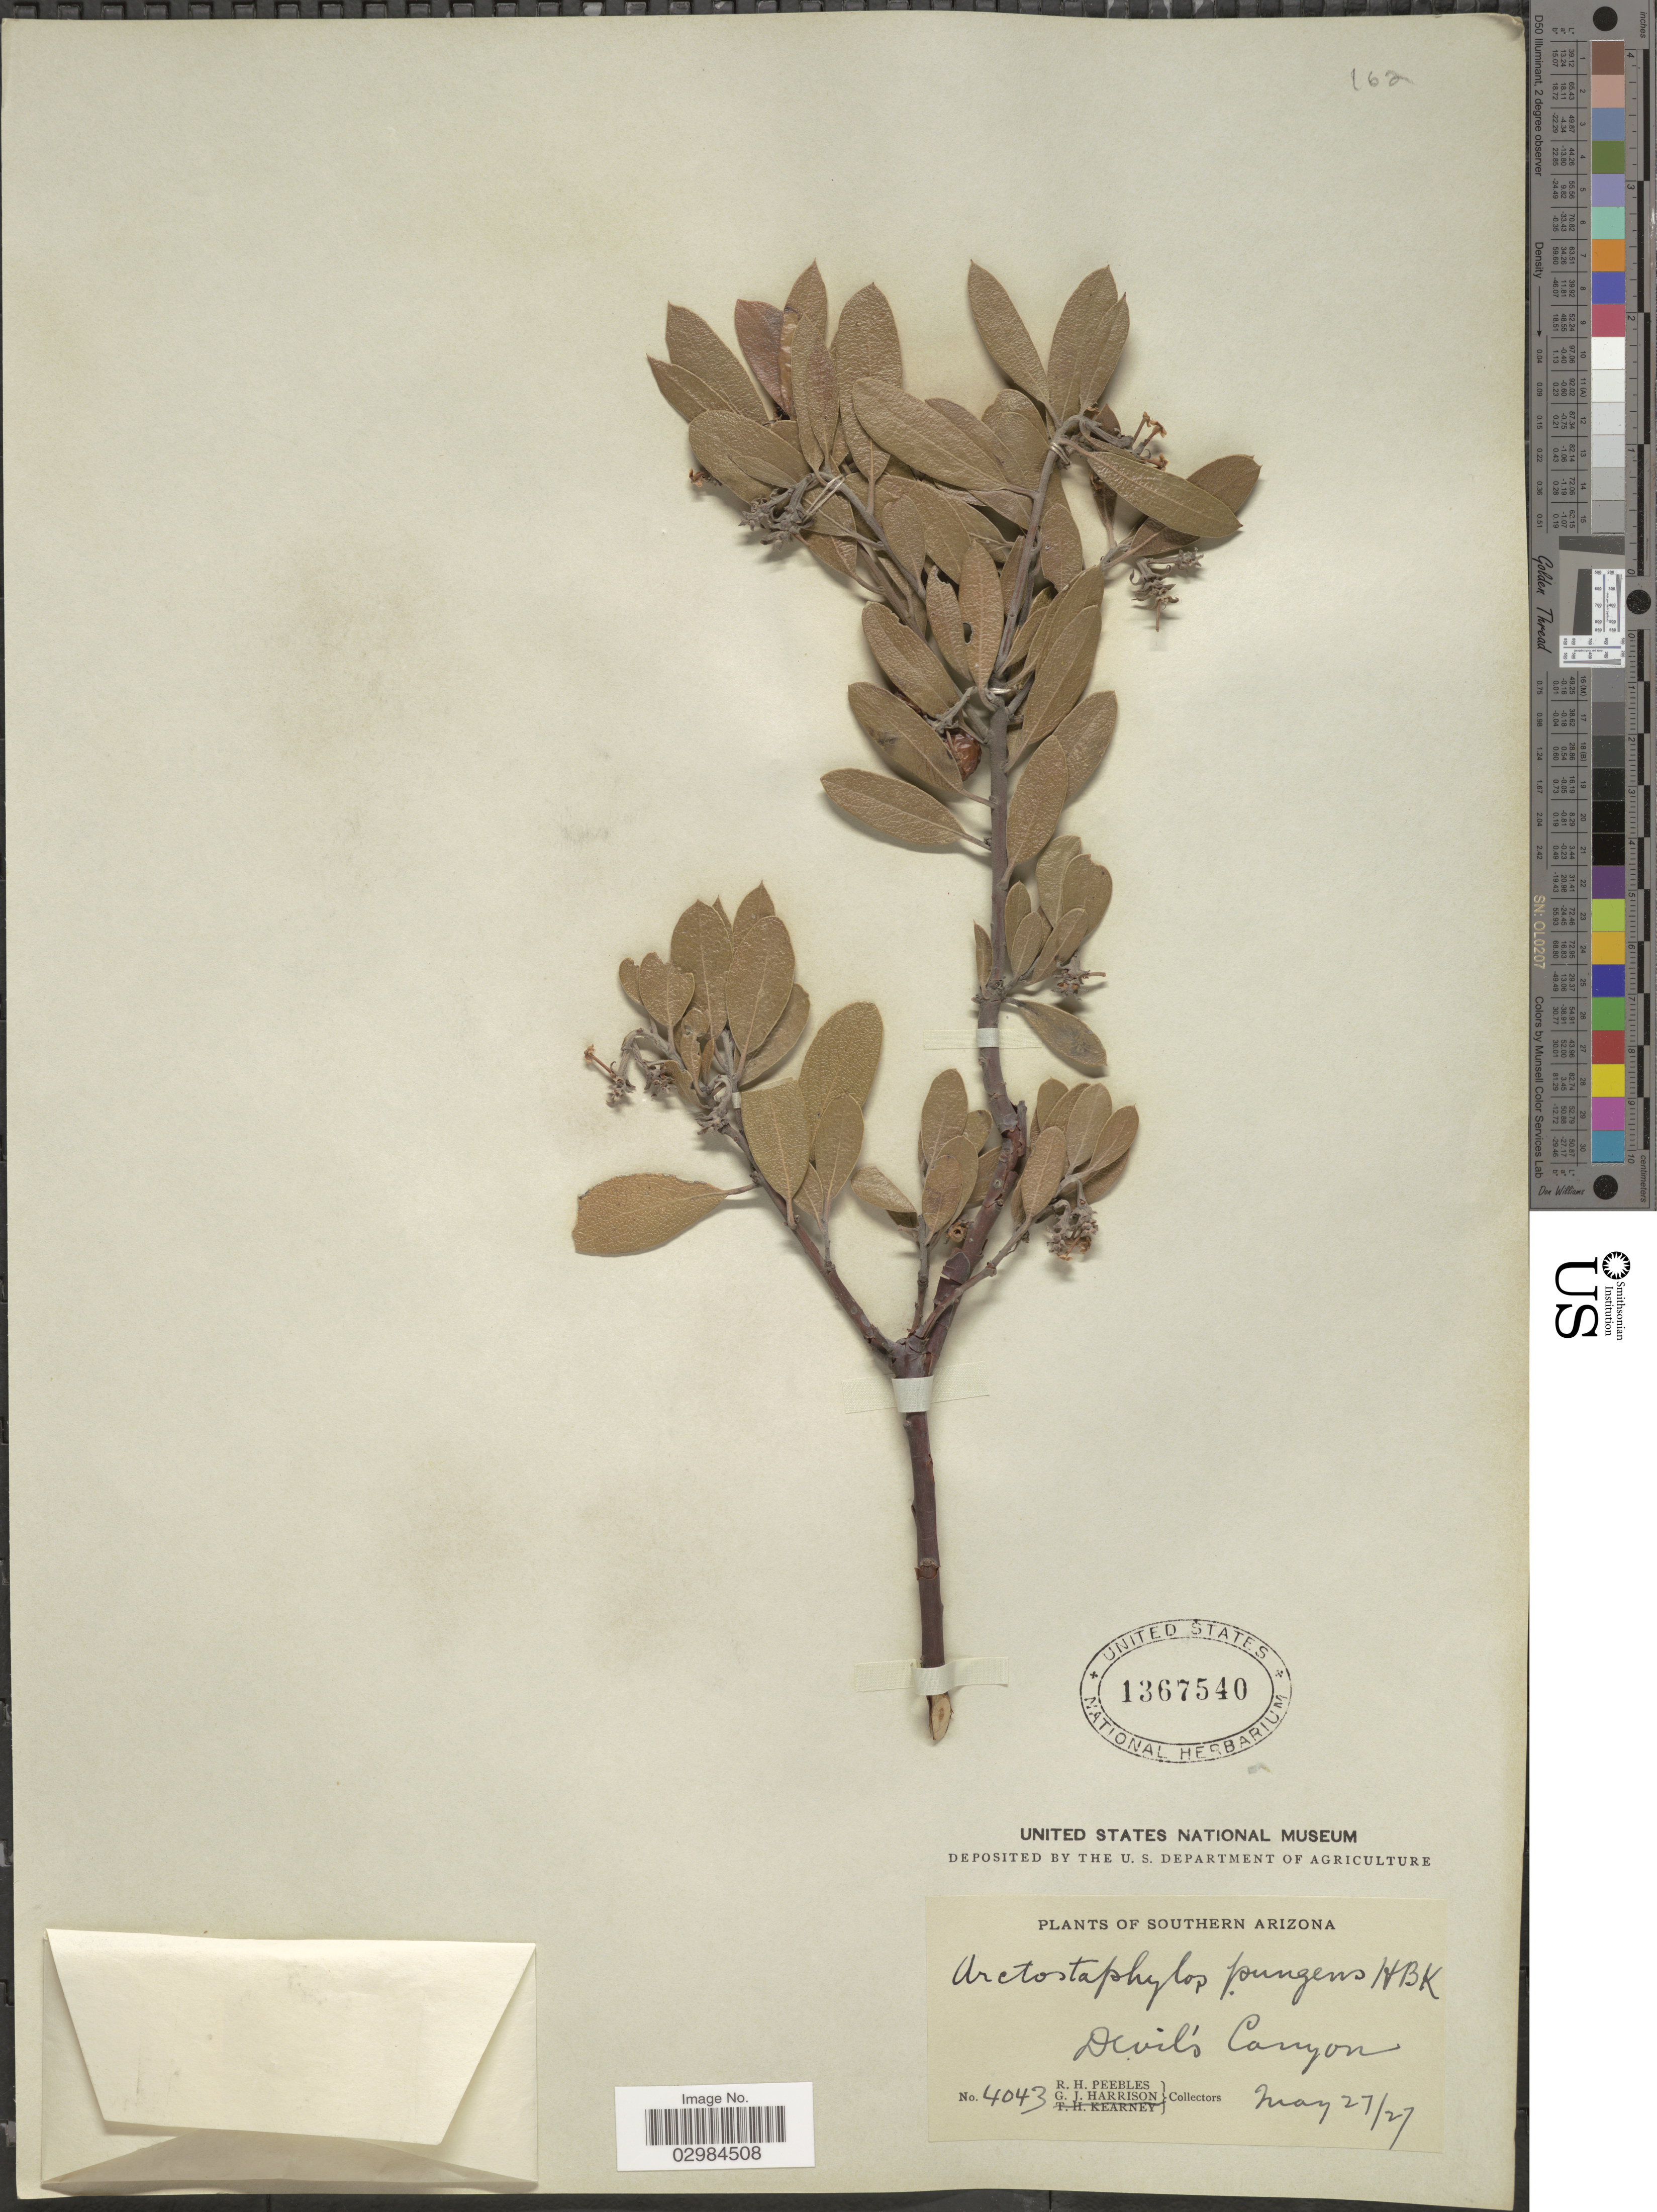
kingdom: Plantae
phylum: Tracheophyta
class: Magnoliopsida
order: Ericales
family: Ericaceae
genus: Arctostaphylos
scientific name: Arctostaphylos pungens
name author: Kunth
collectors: R. H. Peebles & G. J. Harrison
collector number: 4043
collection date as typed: Transcribed d/m/y: 27/5/27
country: United States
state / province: Arizona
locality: Southern Arizona. Devil's Canyon.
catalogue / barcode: US 1367540